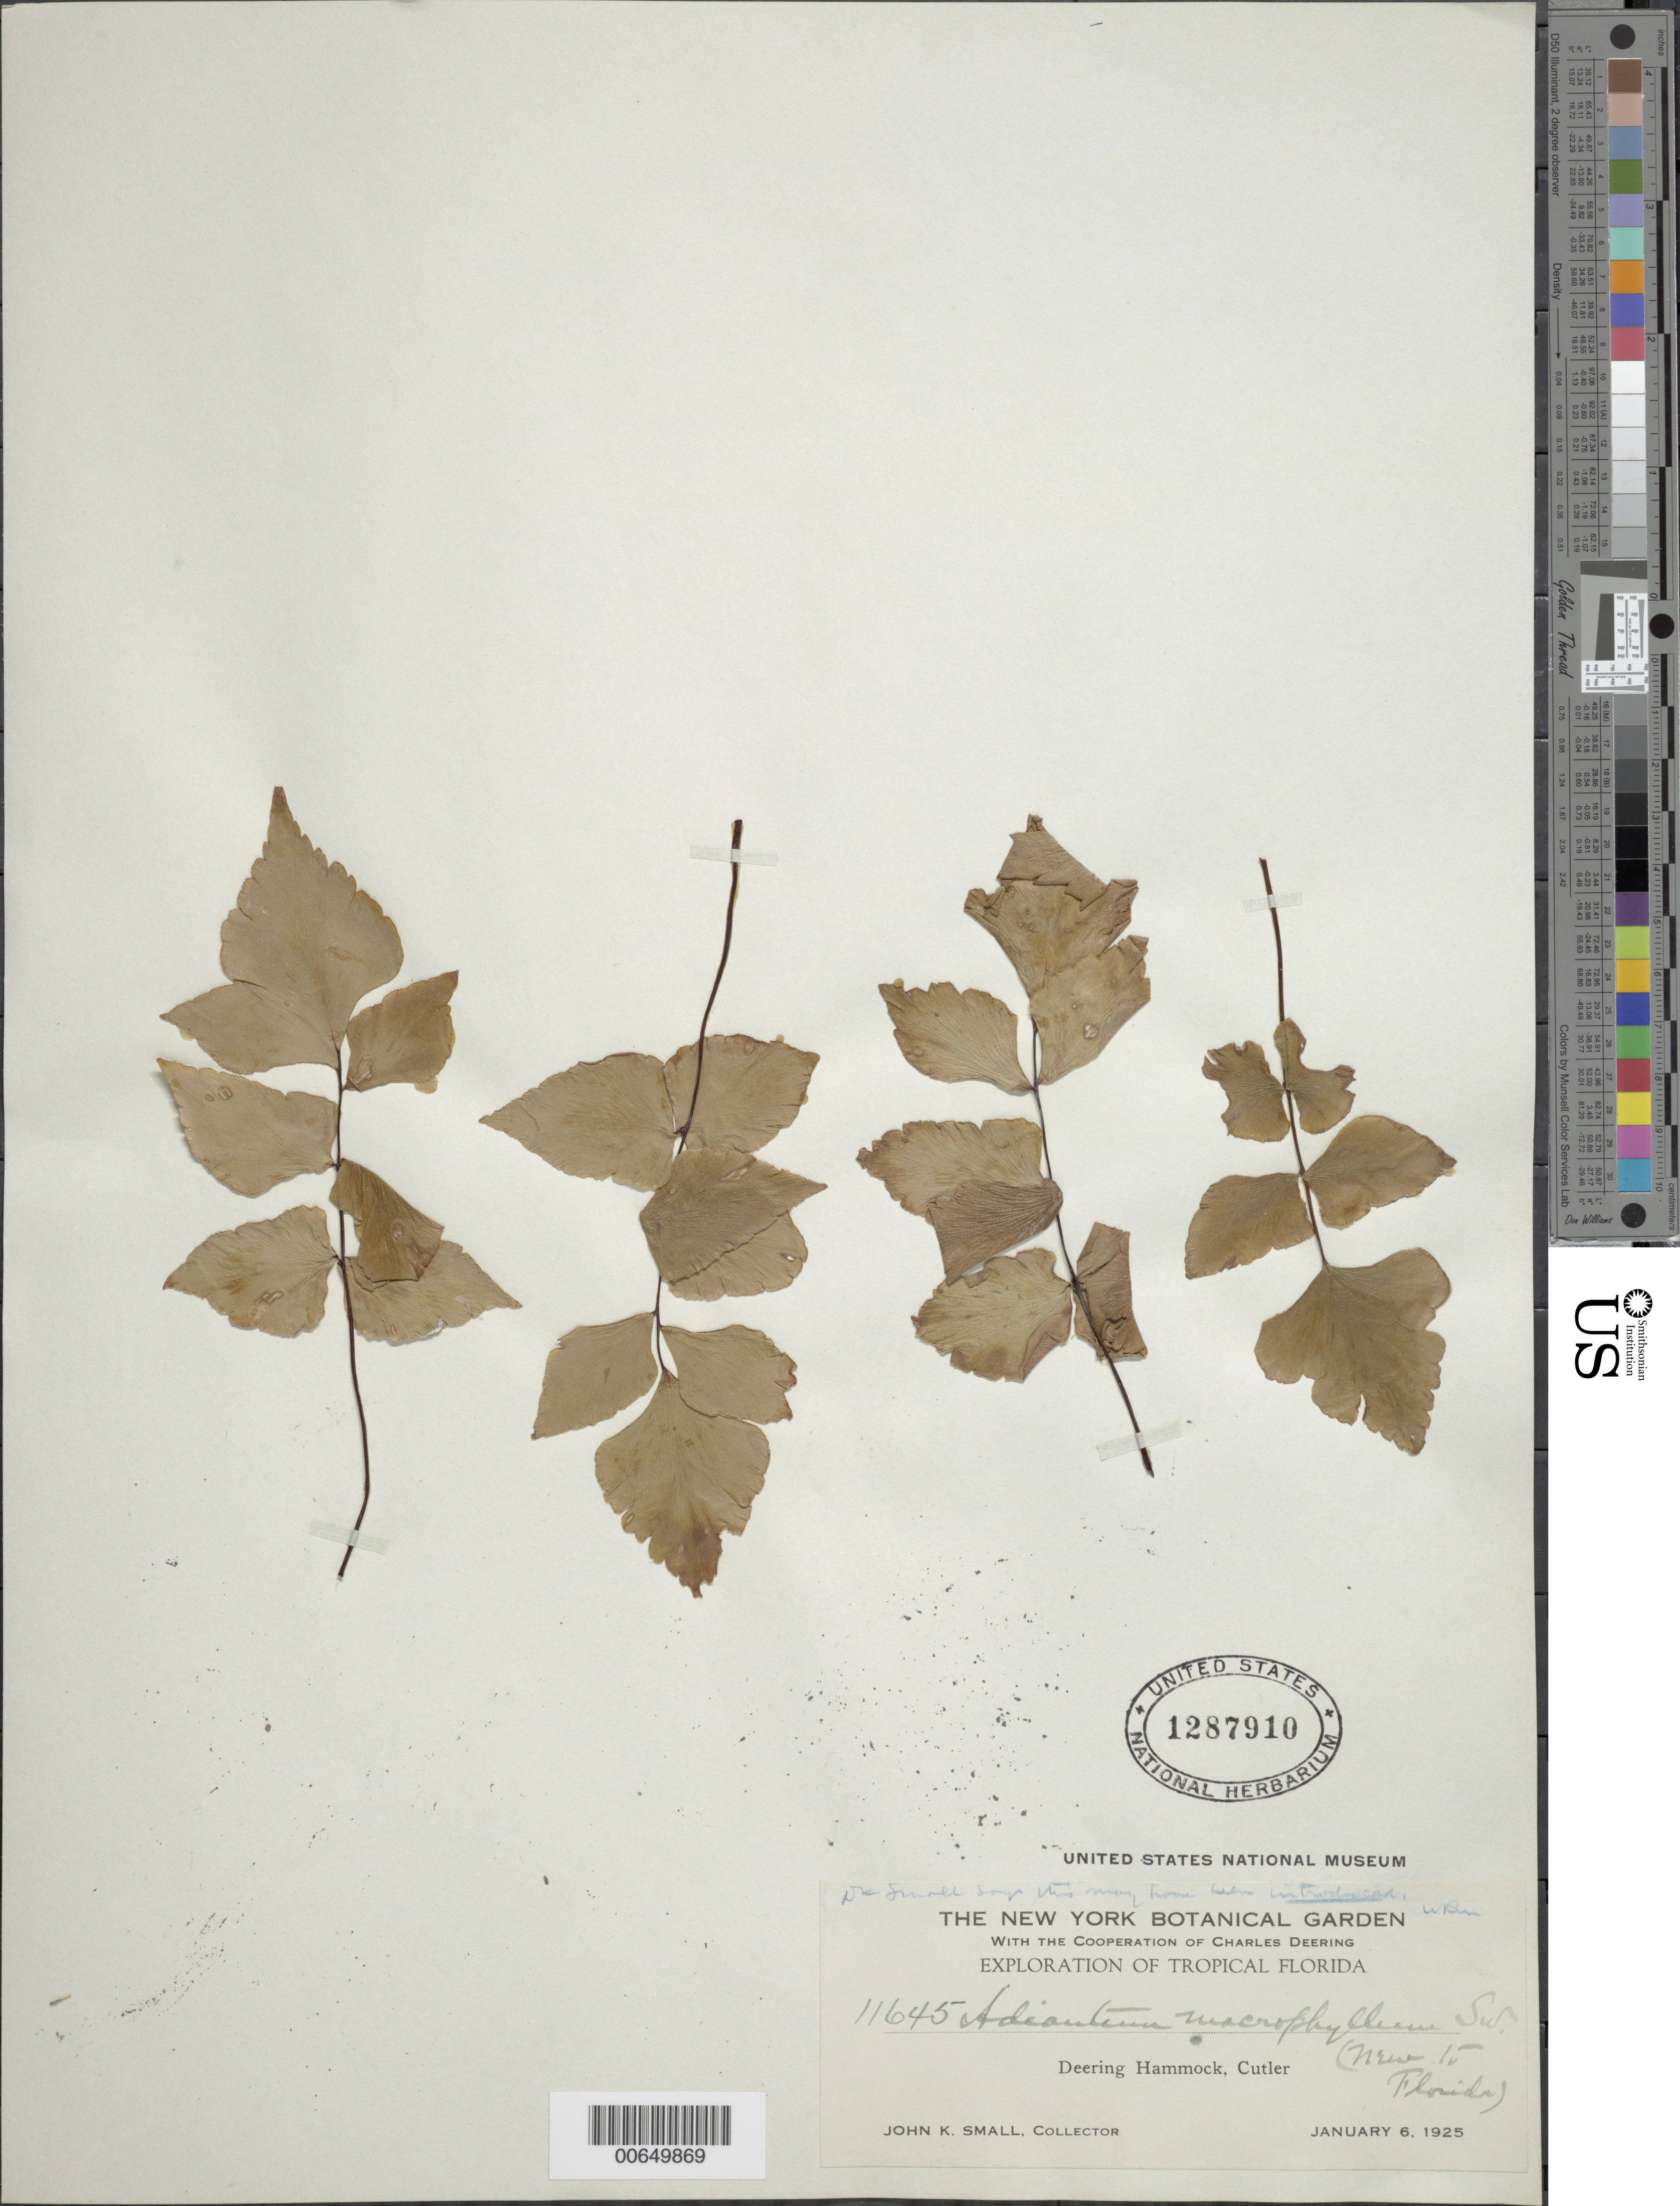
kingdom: Plantae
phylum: Tracheophyta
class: Polypodiopsida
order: Polypodiales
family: Pteridaceae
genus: Adiantum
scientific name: Adiantum macrophyllum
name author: Sw.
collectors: J. K. Small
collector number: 11645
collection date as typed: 06 Jan 1925 or 01 Jun 1925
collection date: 1925-01-06 or 1925-06-01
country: United States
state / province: Florida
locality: Deering Hammock, Cutler.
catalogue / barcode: US 1287910